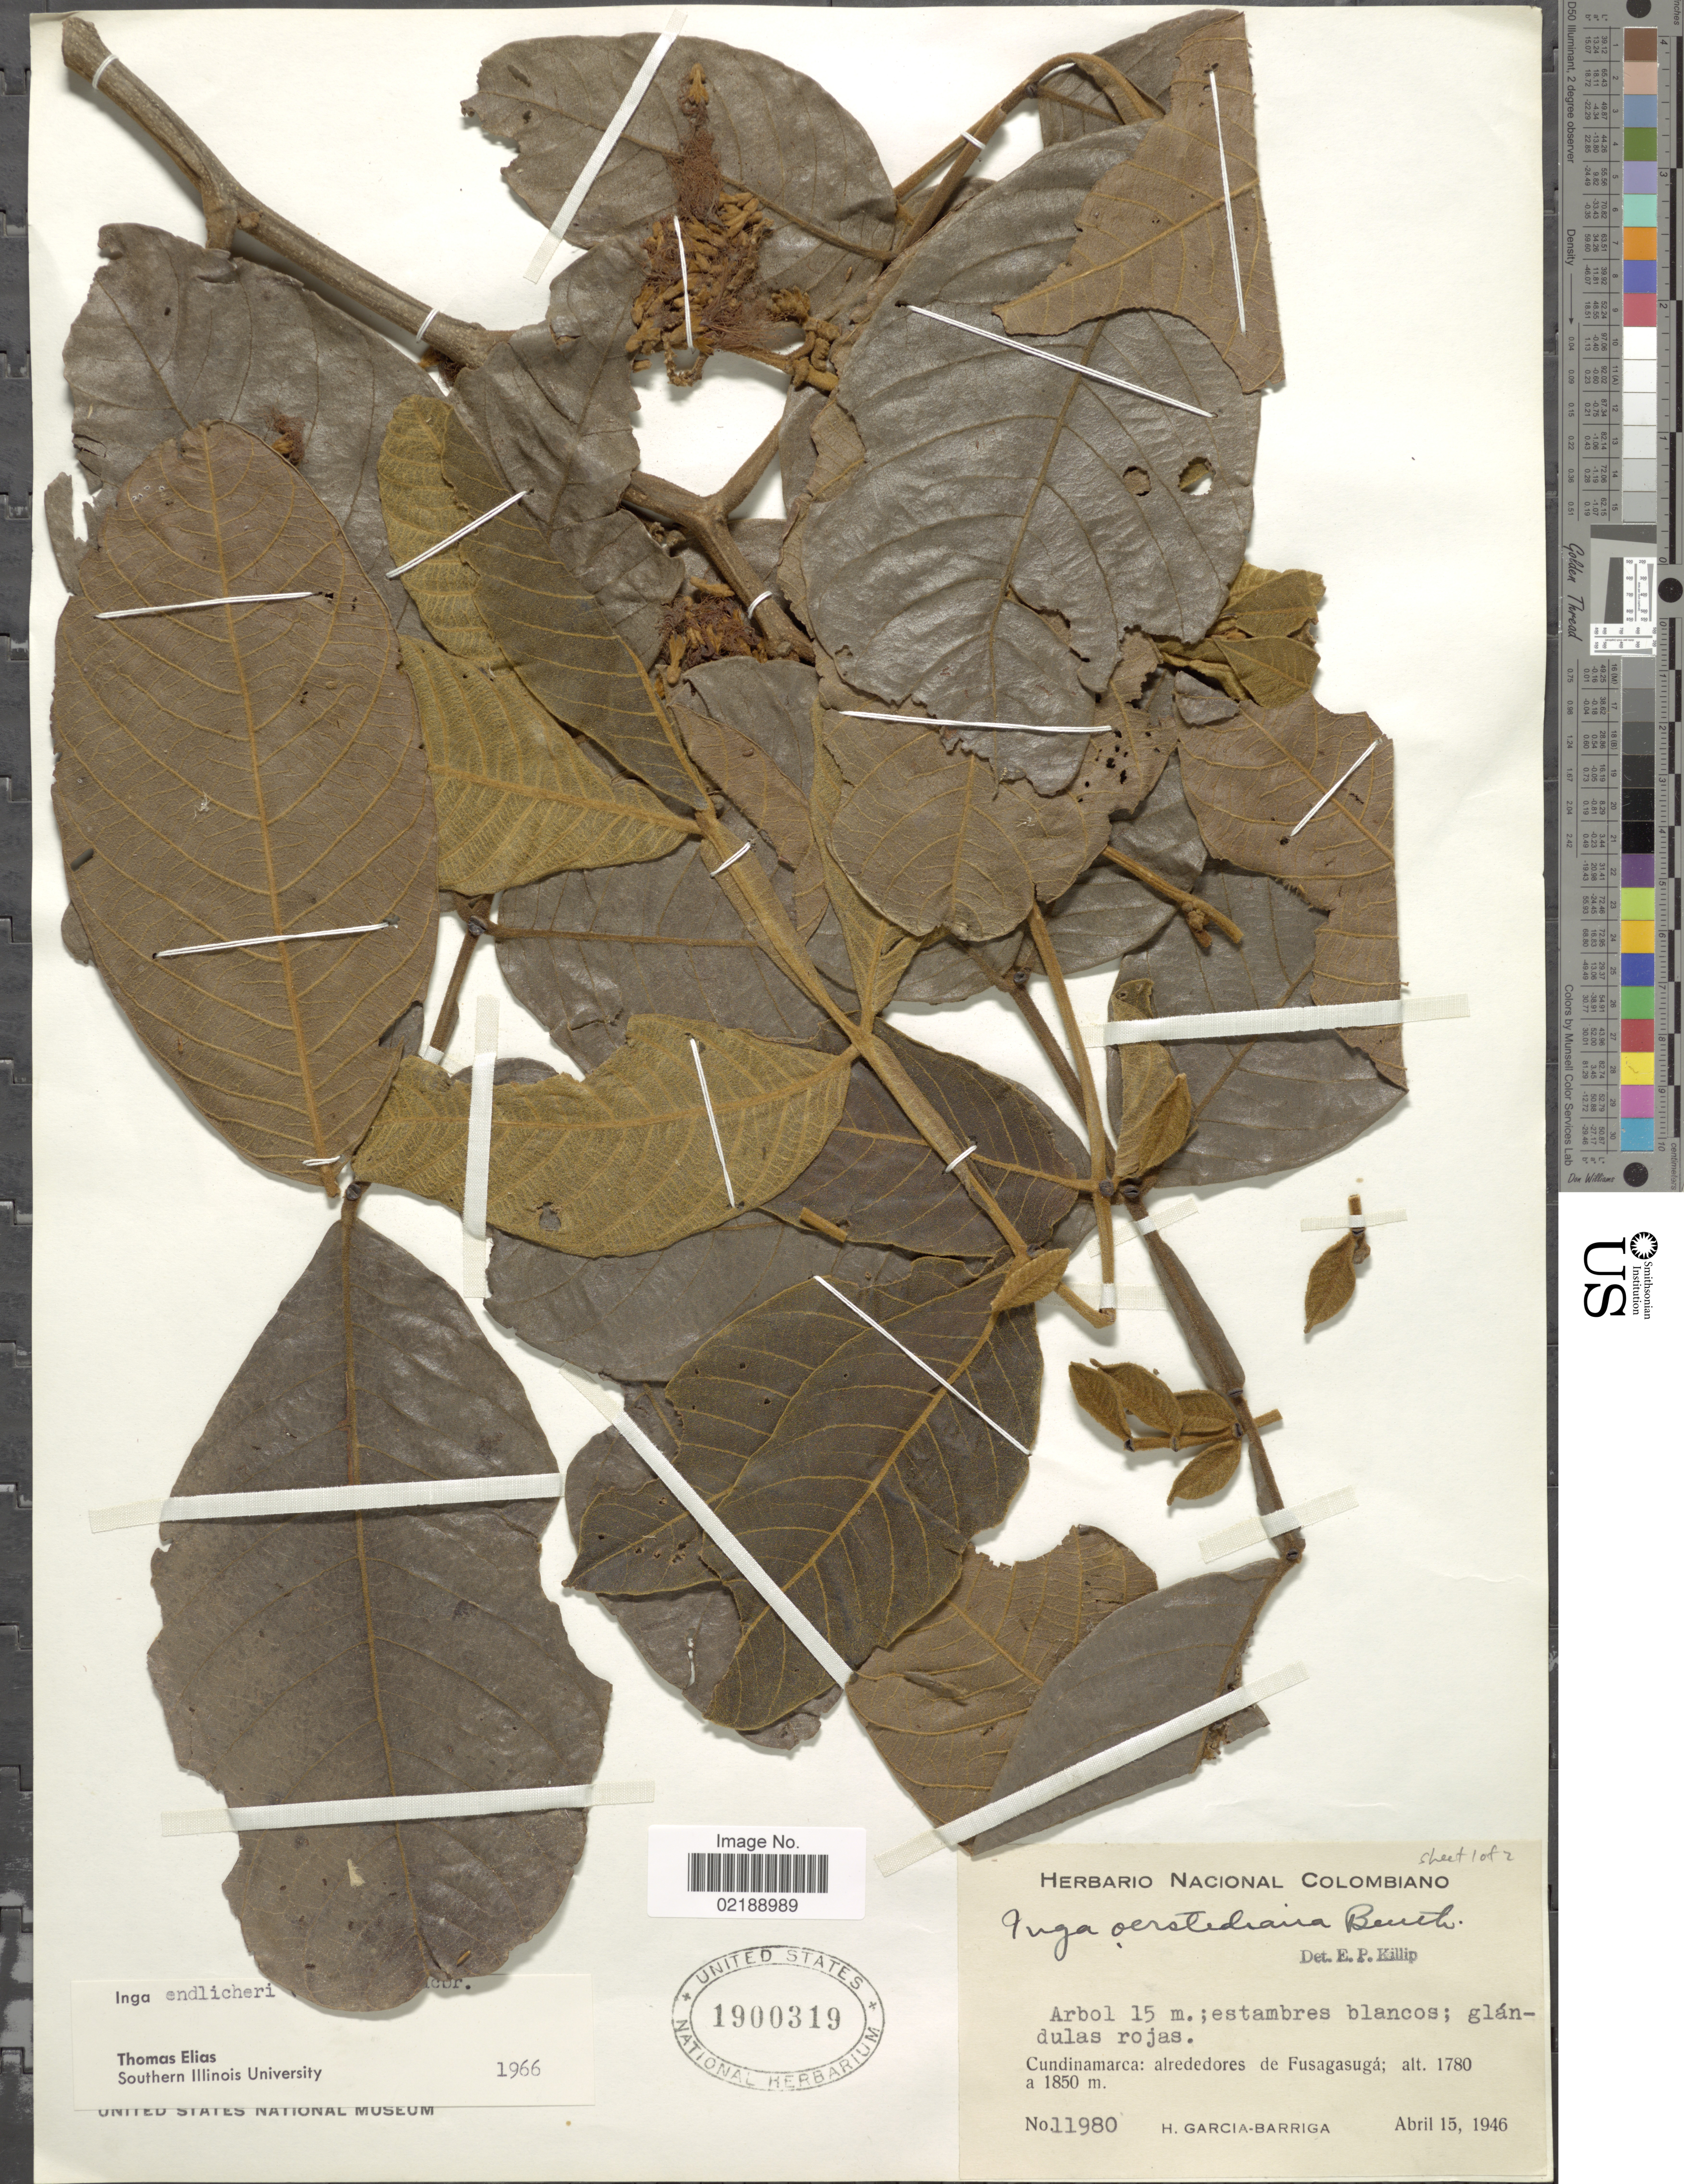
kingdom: Plantae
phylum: Tracheophyta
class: Magnoliopsida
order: Fabales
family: Fabaceae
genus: Inga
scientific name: Inga oerstediana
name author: Benth.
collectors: H. García Barriga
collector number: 11980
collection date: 1946-04-15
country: Colombia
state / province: Cundinamarca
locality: Glándulas rojas, Alrededores de Fusagasugá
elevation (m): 1780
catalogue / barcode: US 1900319